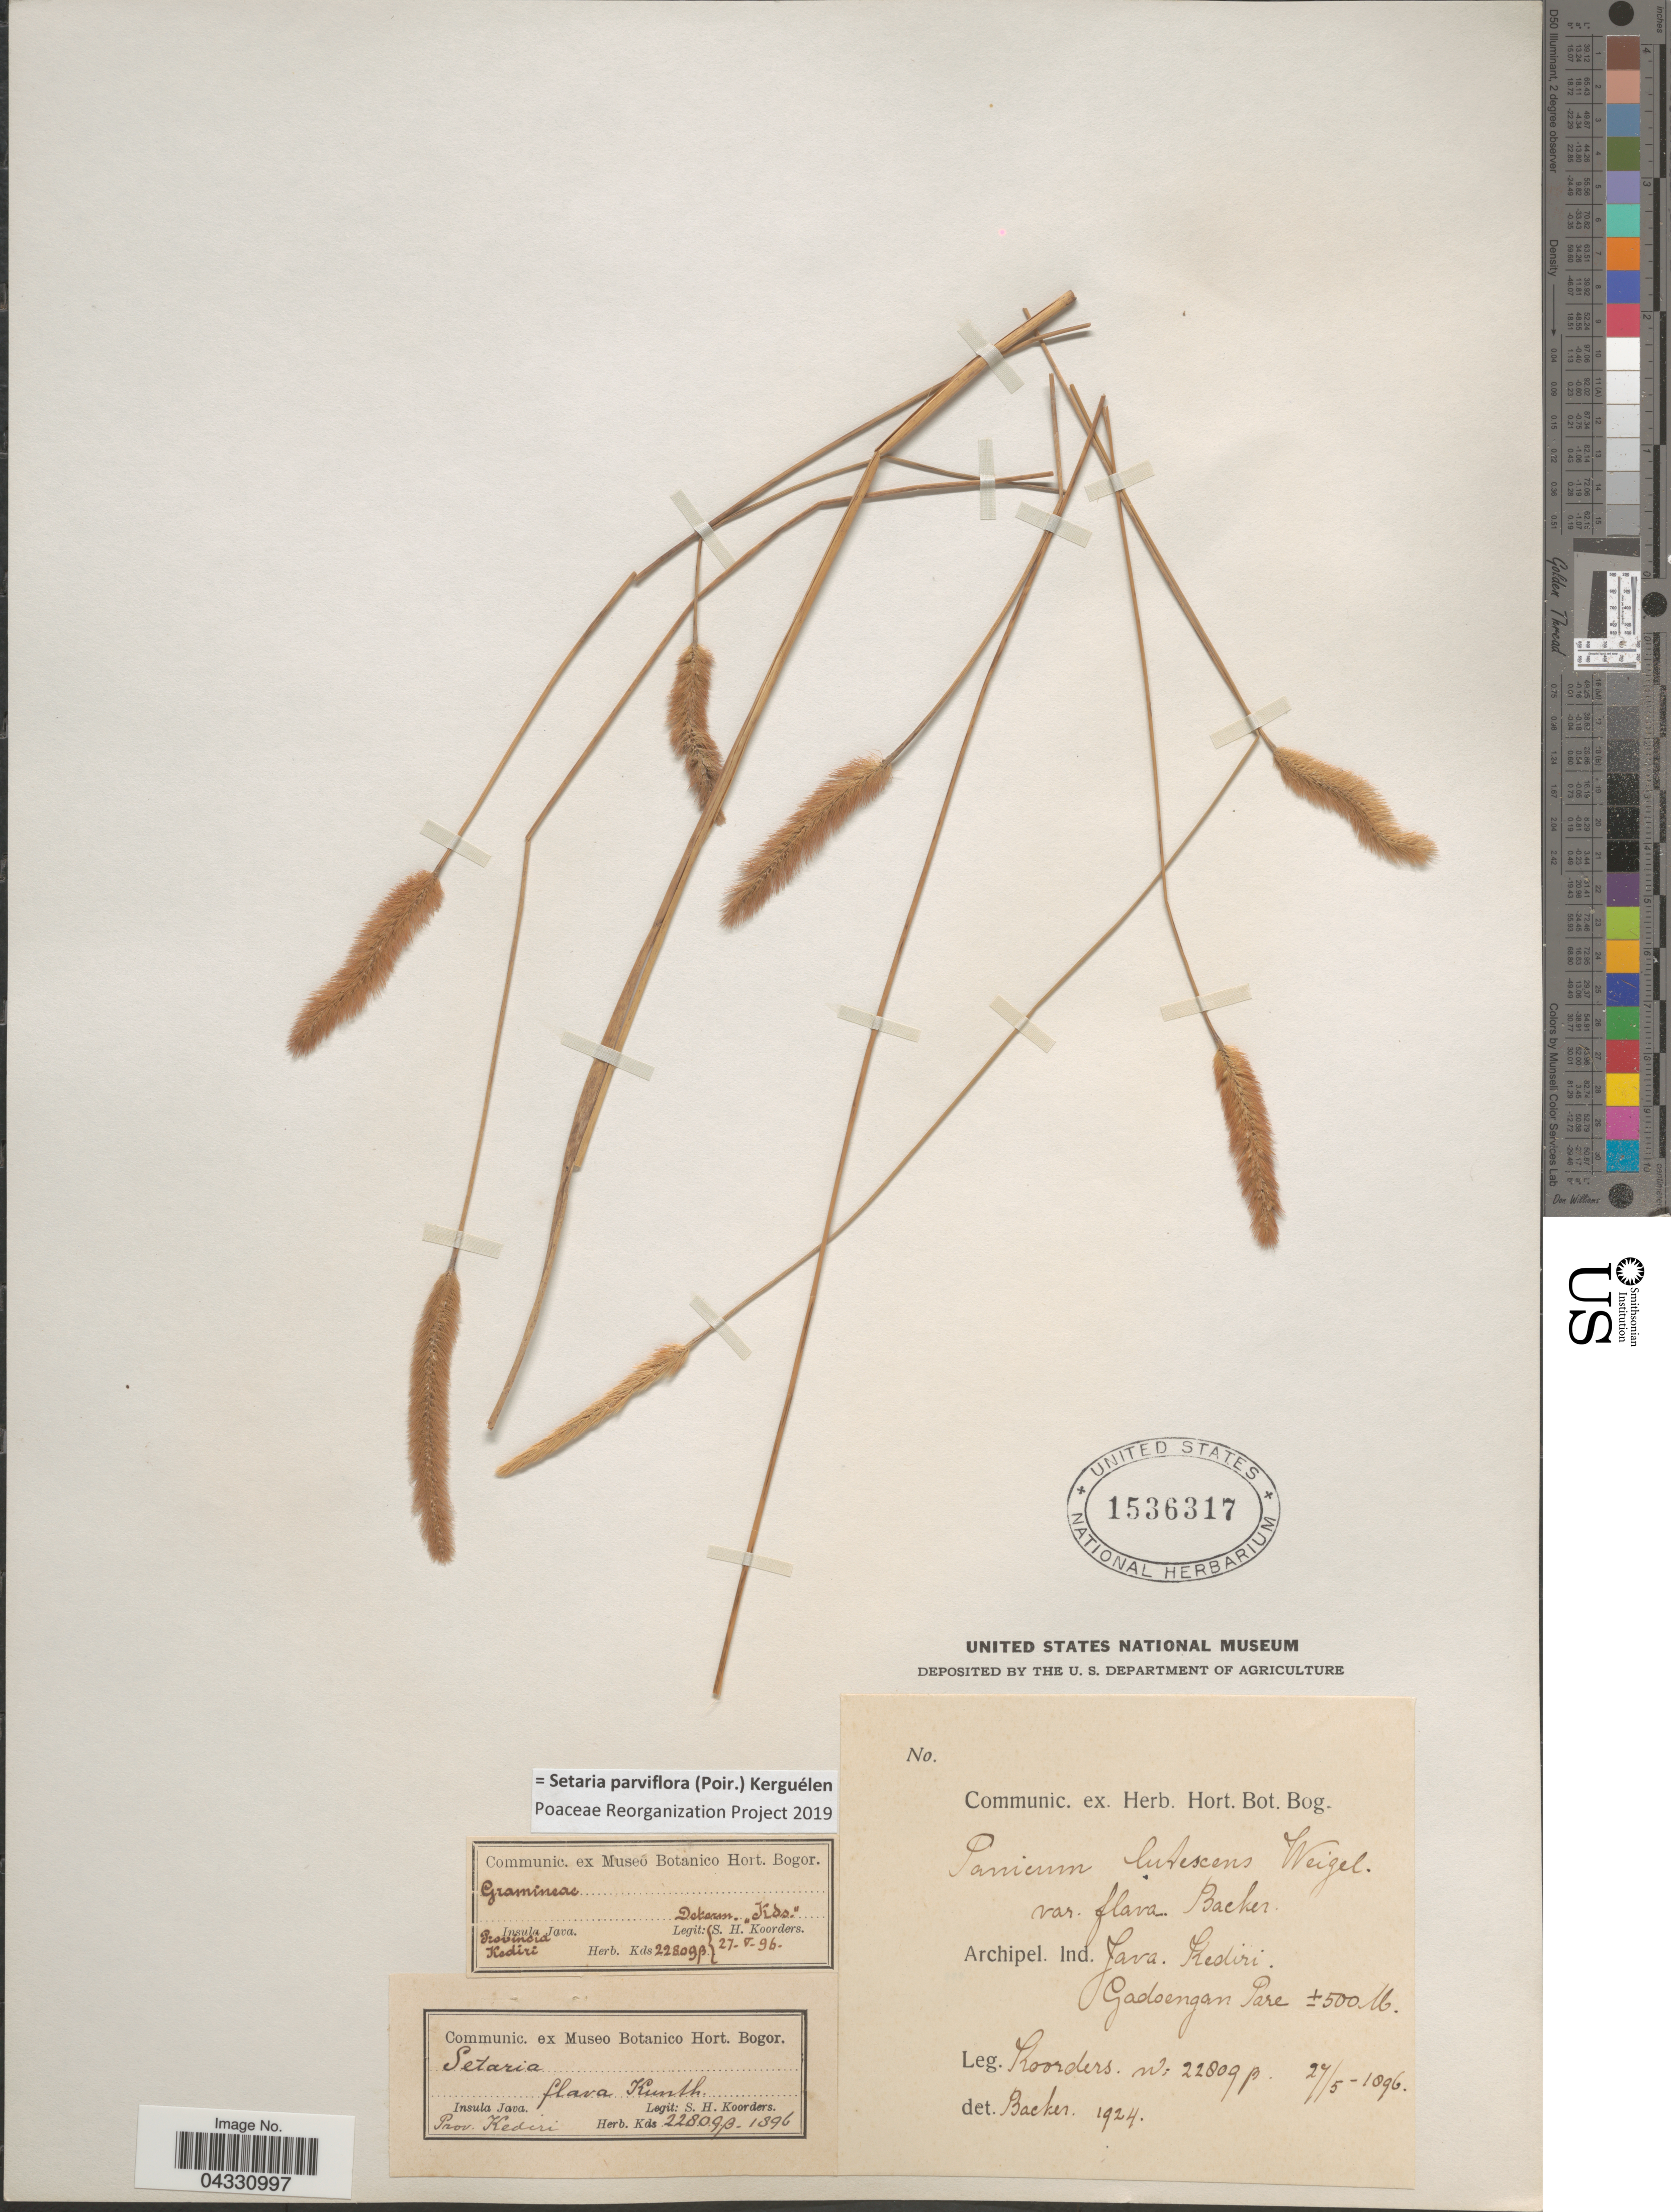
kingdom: Plantae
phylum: Tracheophyta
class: Liliopsida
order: Poales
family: Poaceae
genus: Setaria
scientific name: Setaria parviflora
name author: (Poir.) Kerguélen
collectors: S. H. Koorders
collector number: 22809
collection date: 1896-05-27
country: Indonesia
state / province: Java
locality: Insula Java. Prov. Kediri. Gadoengan Parc.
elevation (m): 500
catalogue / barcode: US 1536317